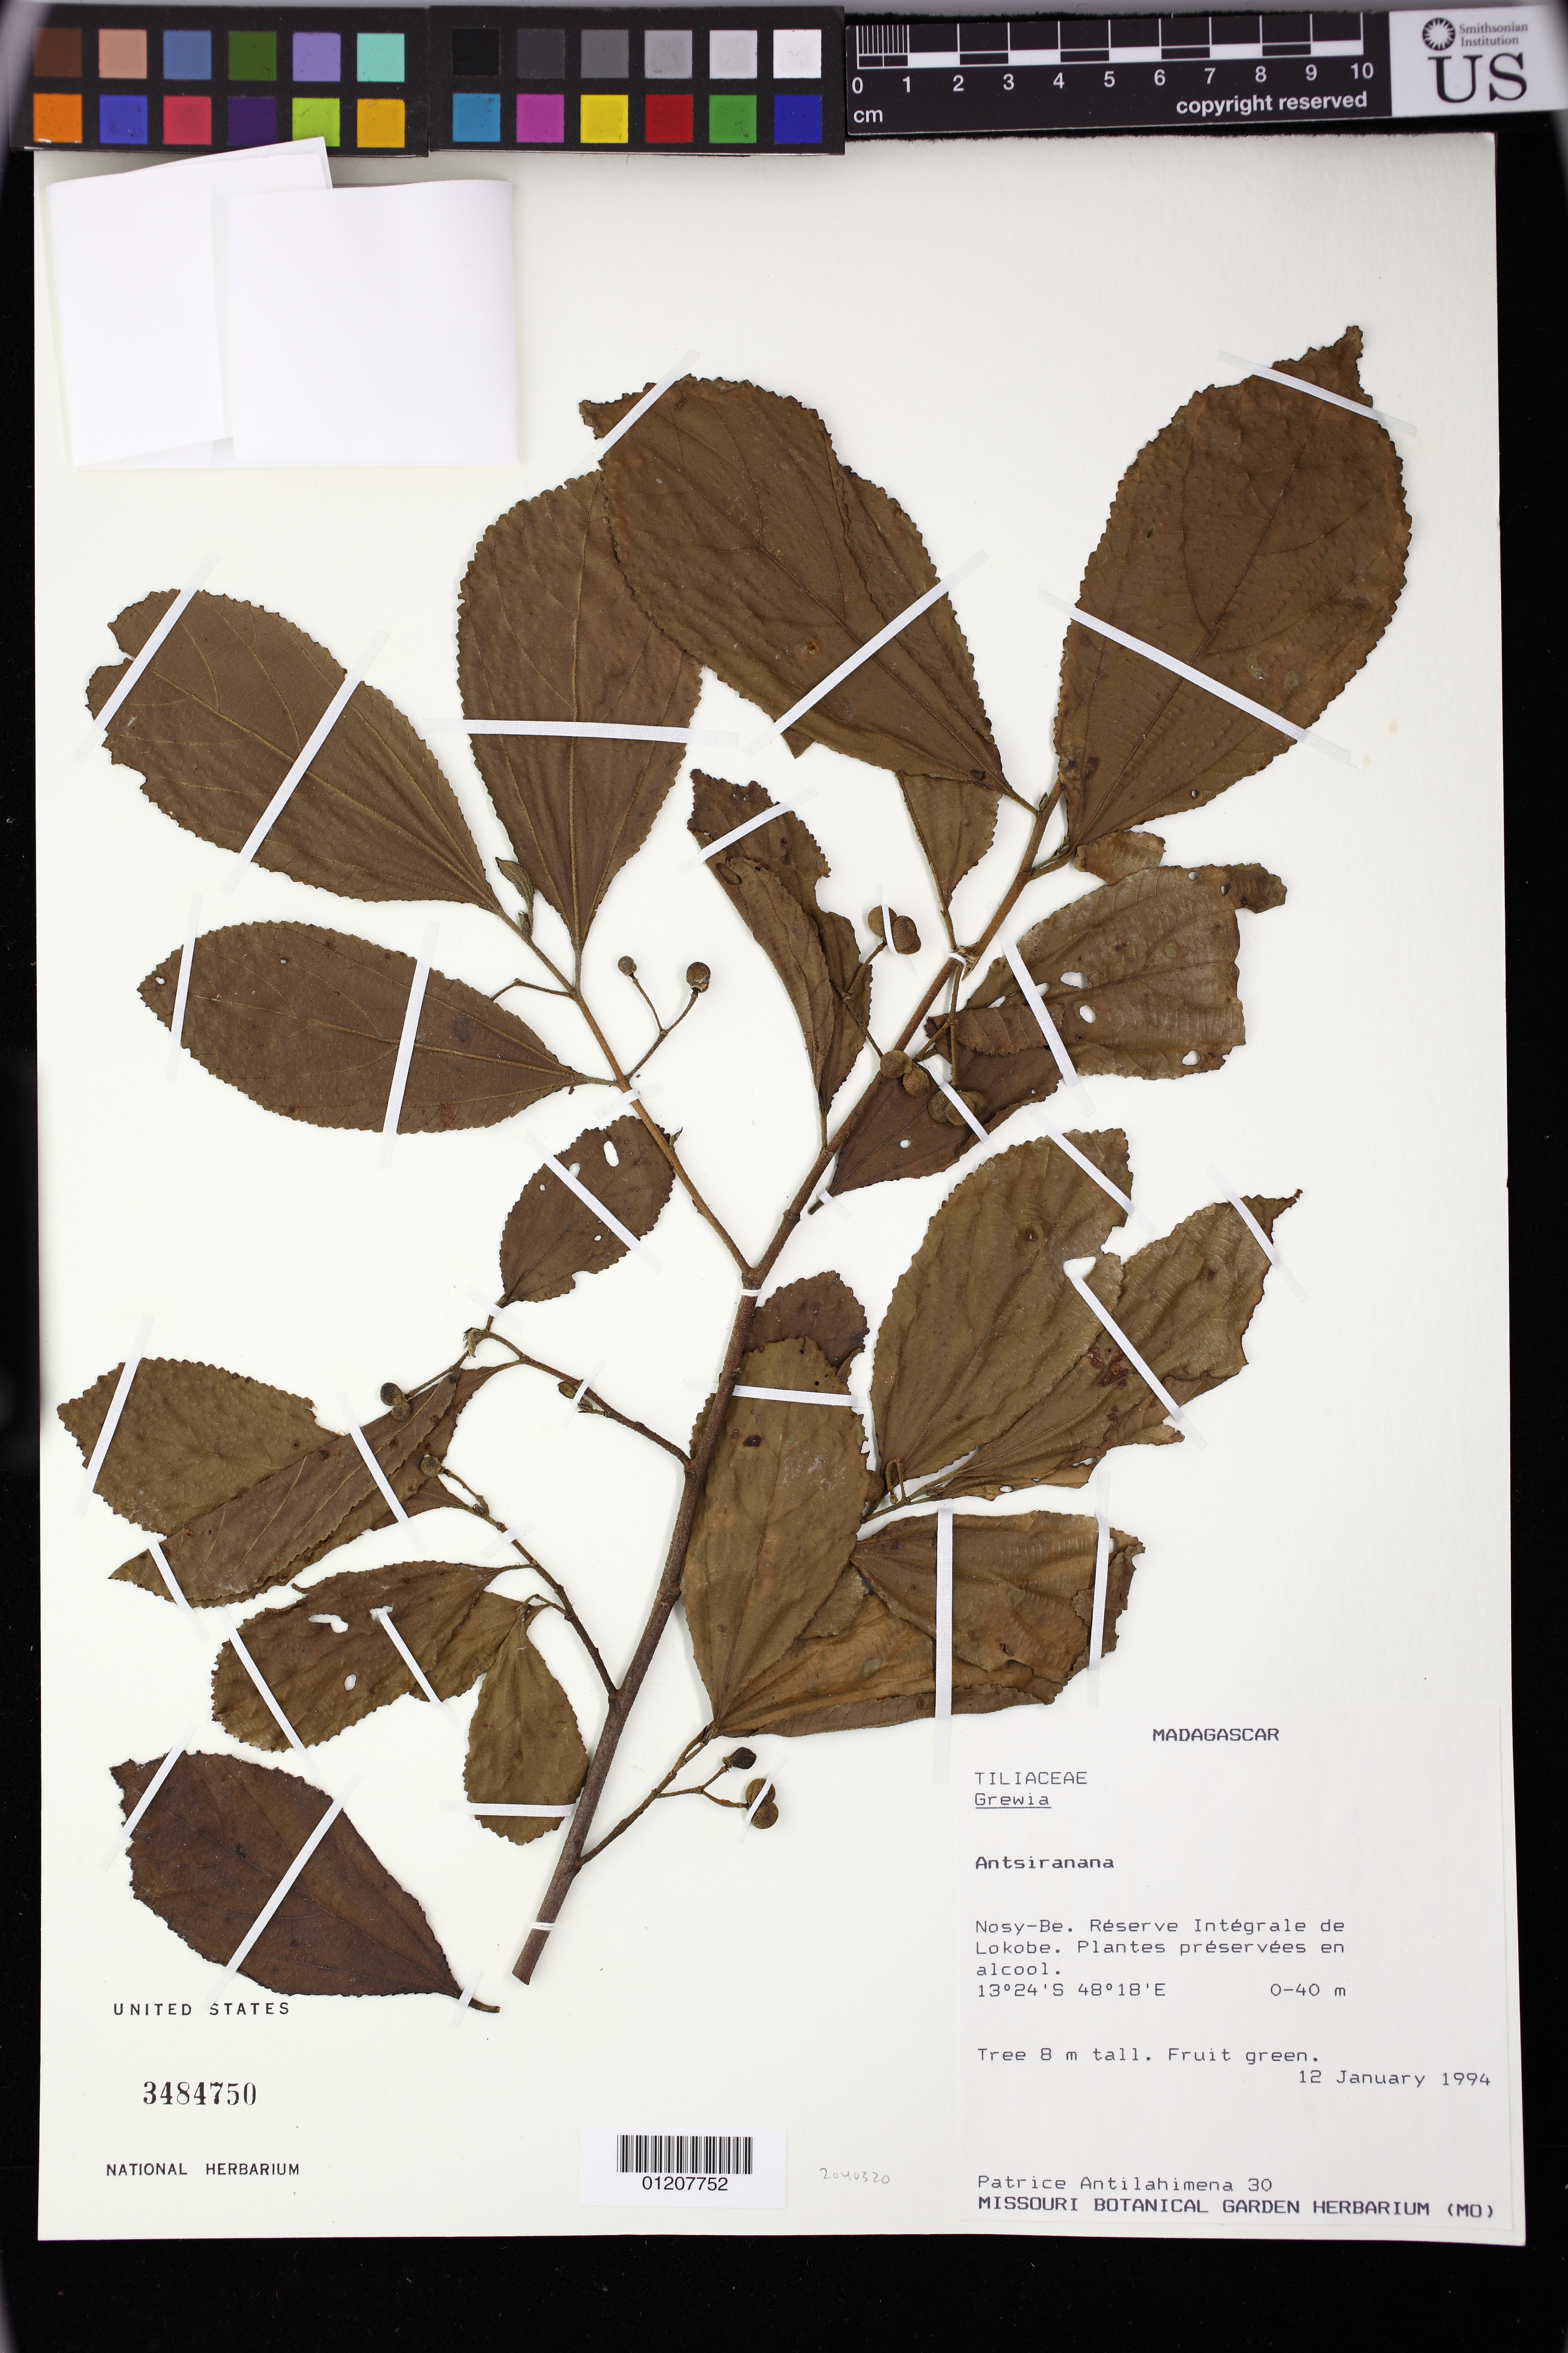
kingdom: Plantae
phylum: Tracheophyta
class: Magnoliopsida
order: Malvales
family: Malvaceae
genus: Grewia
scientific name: Grewia sp.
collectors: P. Antilahimena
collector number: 30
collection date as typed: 12 Jan 1994 or 01 Dec 1994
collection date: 1994-01-12 or 1994-12-01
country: Madagascar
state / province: Diana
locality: Antsiranana. Nosy-Be, Réserve Intégrale de Lokobe.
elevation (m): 0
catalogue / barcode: US 3484750